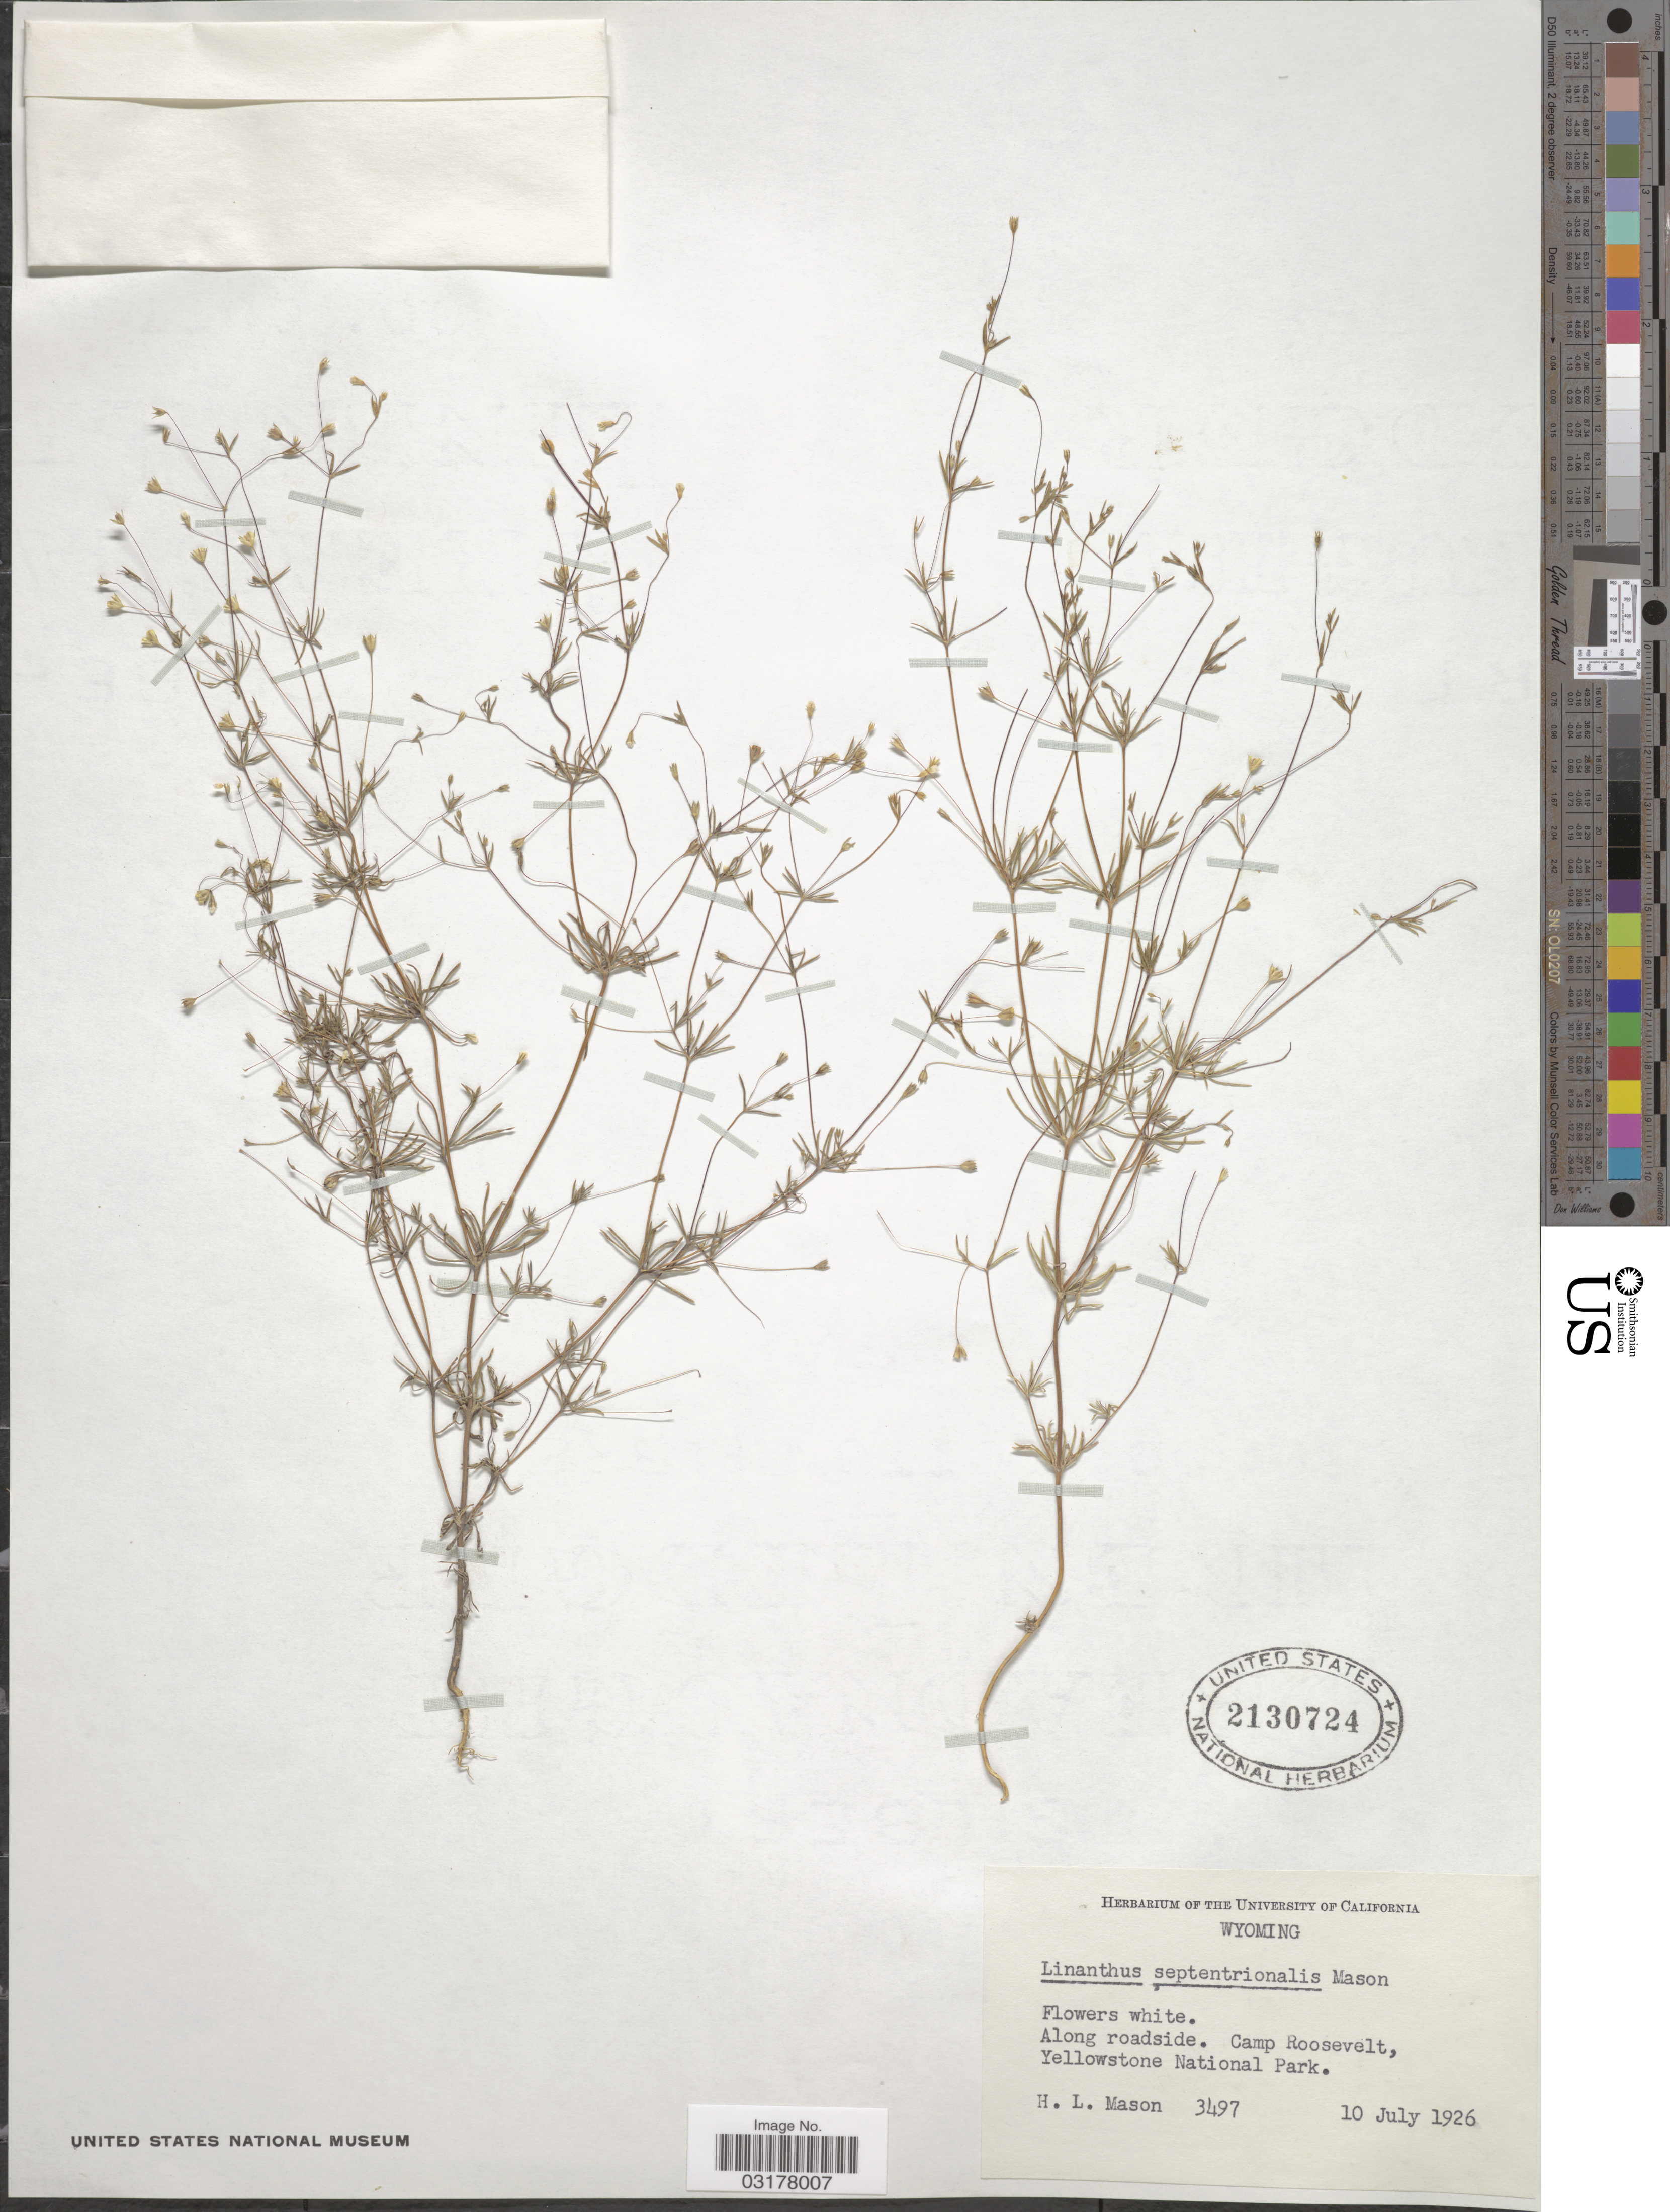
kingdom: Plantae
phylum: Tracheophyta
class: Magnoliopsida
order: Ericales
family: Polemoniaceae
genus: Leptosiphon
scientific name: Leptosiphon septentrionalis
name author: (H. Mason) J.M. Porter & L.A. Johnson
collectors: H. L. Mason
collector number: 3497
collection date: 1926-07-10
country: United States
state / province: Wyoming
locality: Along roadside. Camp Roosevelt, Yellowstone National Park.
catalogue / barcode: US 2130724